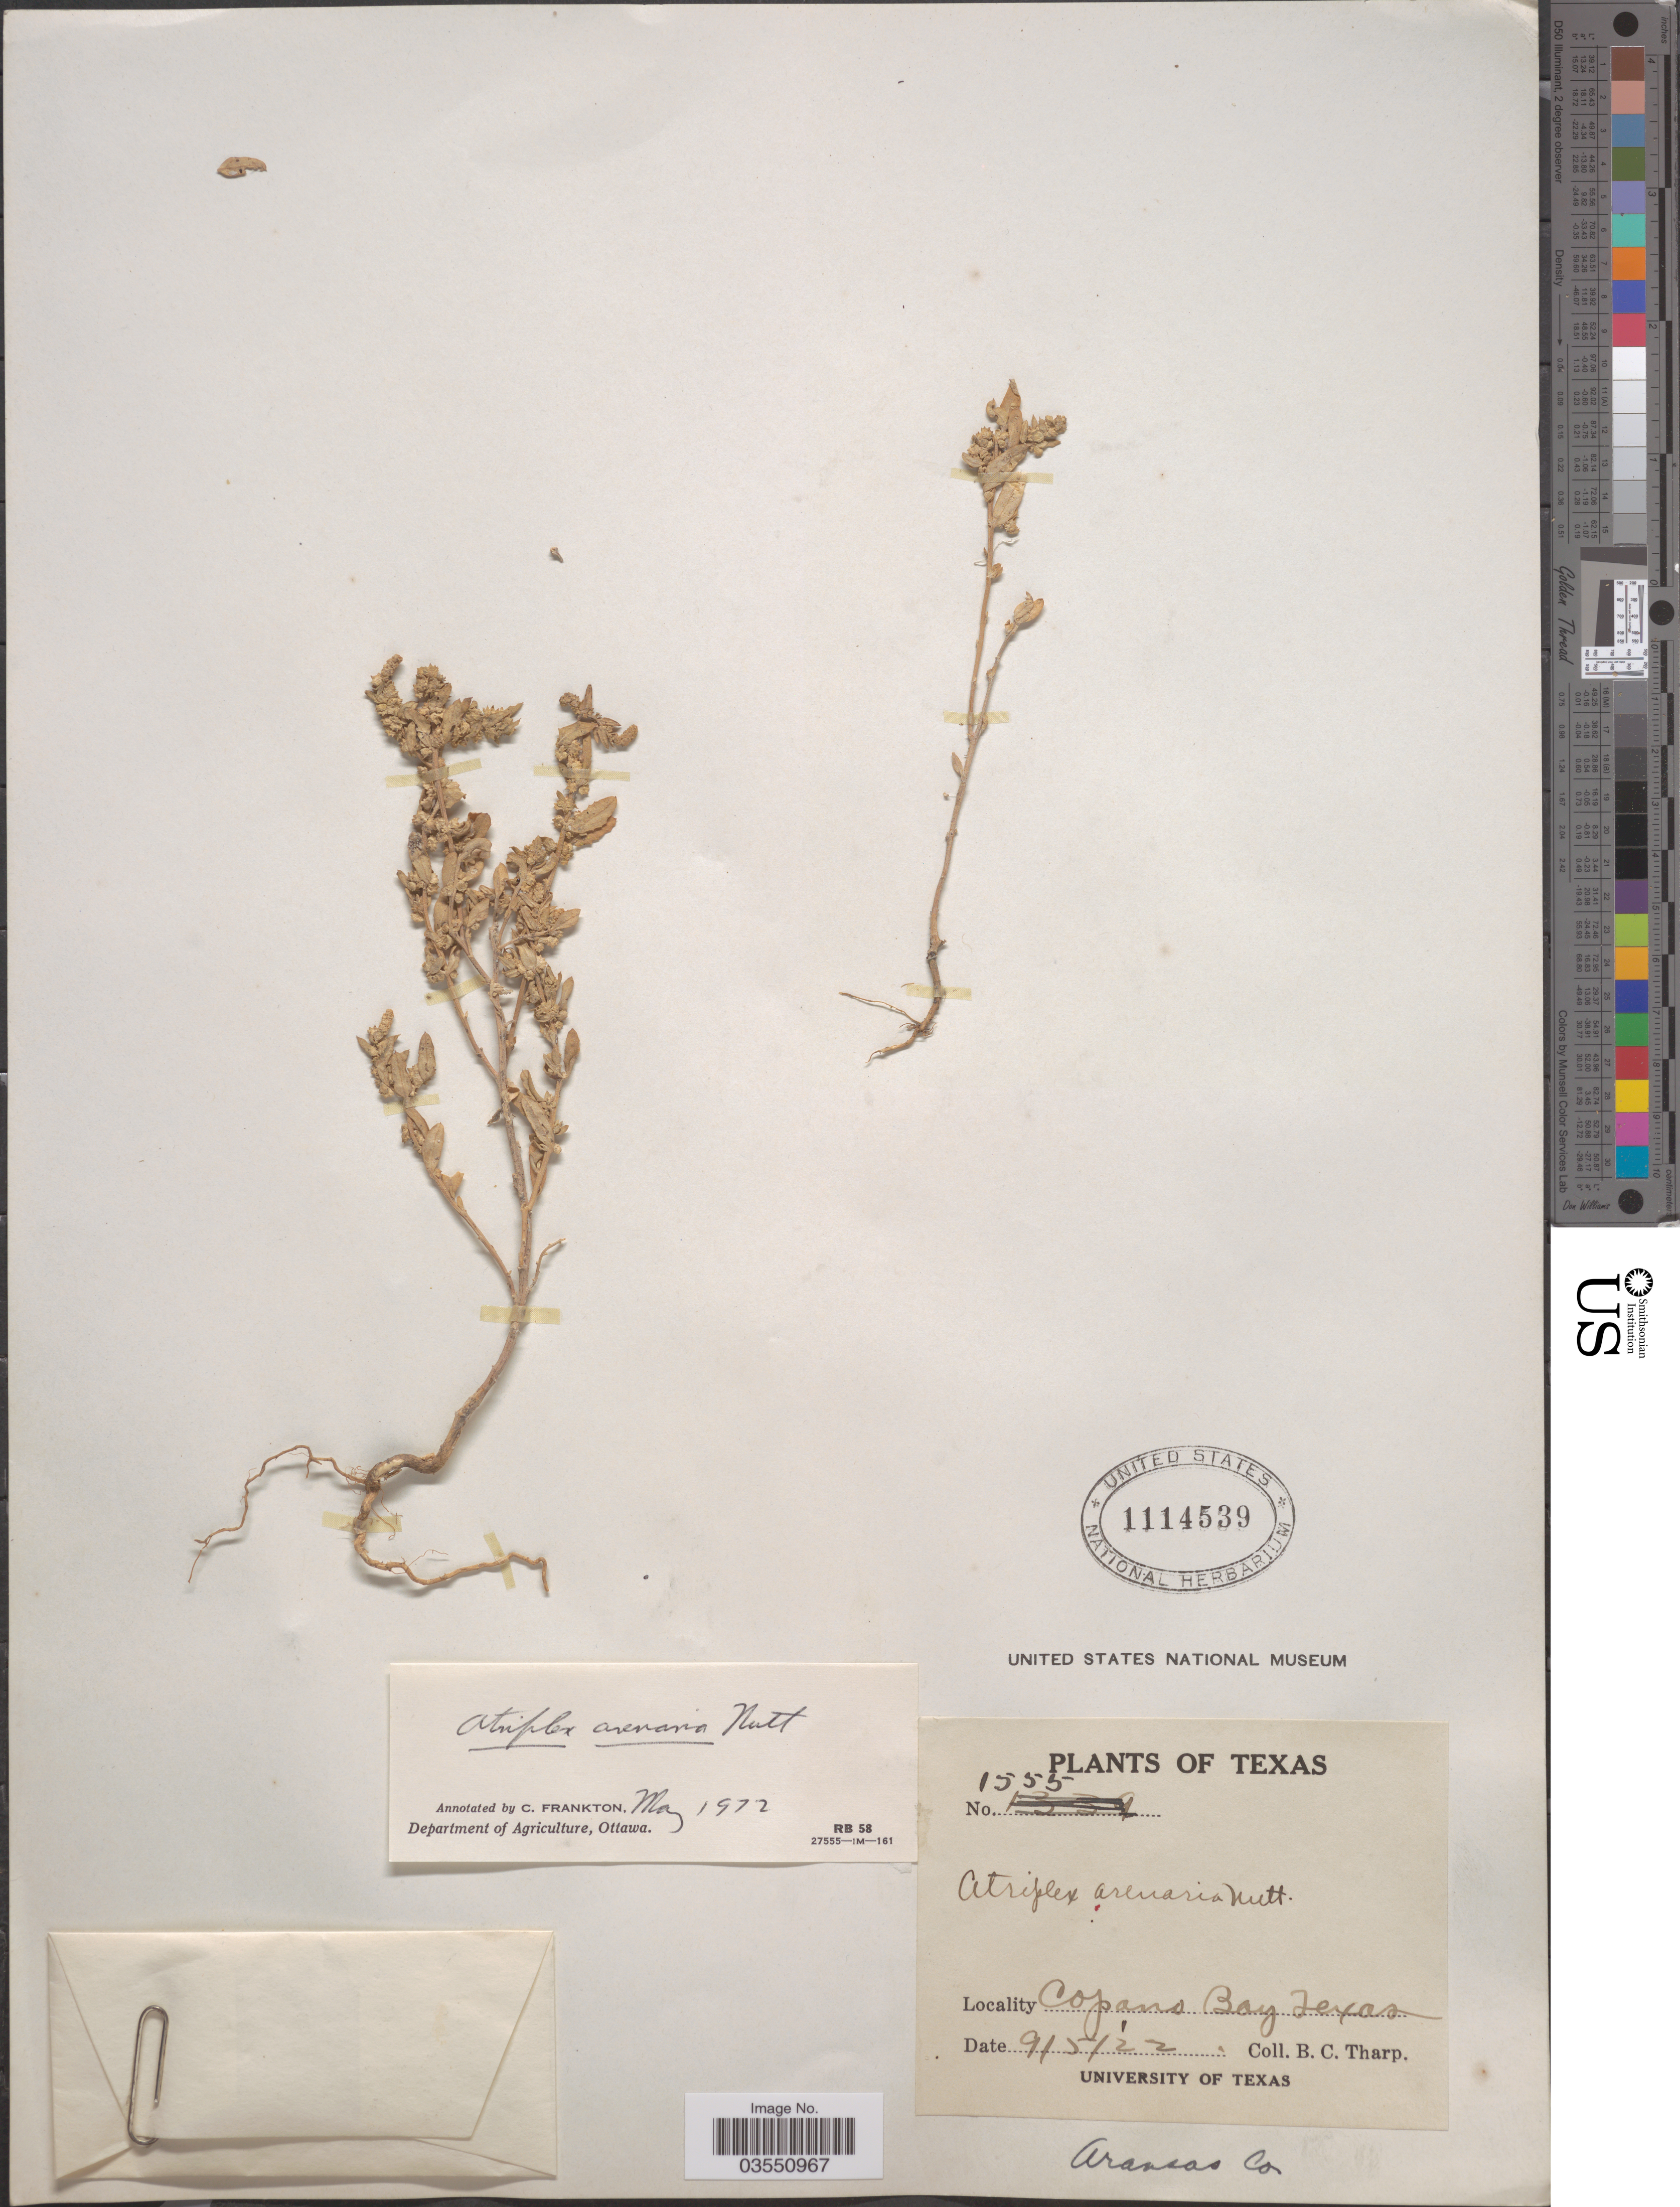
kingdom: Plantae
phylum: Tracheophyta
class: Magnoliopsida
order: Caryophyllales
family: Amaranthaceae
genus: Atriplex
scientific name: Atriplex arenaria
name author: Nutt.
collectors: B. C. Tharp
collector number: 1555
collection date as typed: Transcribed d/m/y: 5/9/22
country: United States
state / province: Texas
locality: Copano Bay. Aransas Co.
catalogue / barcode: US 1114539